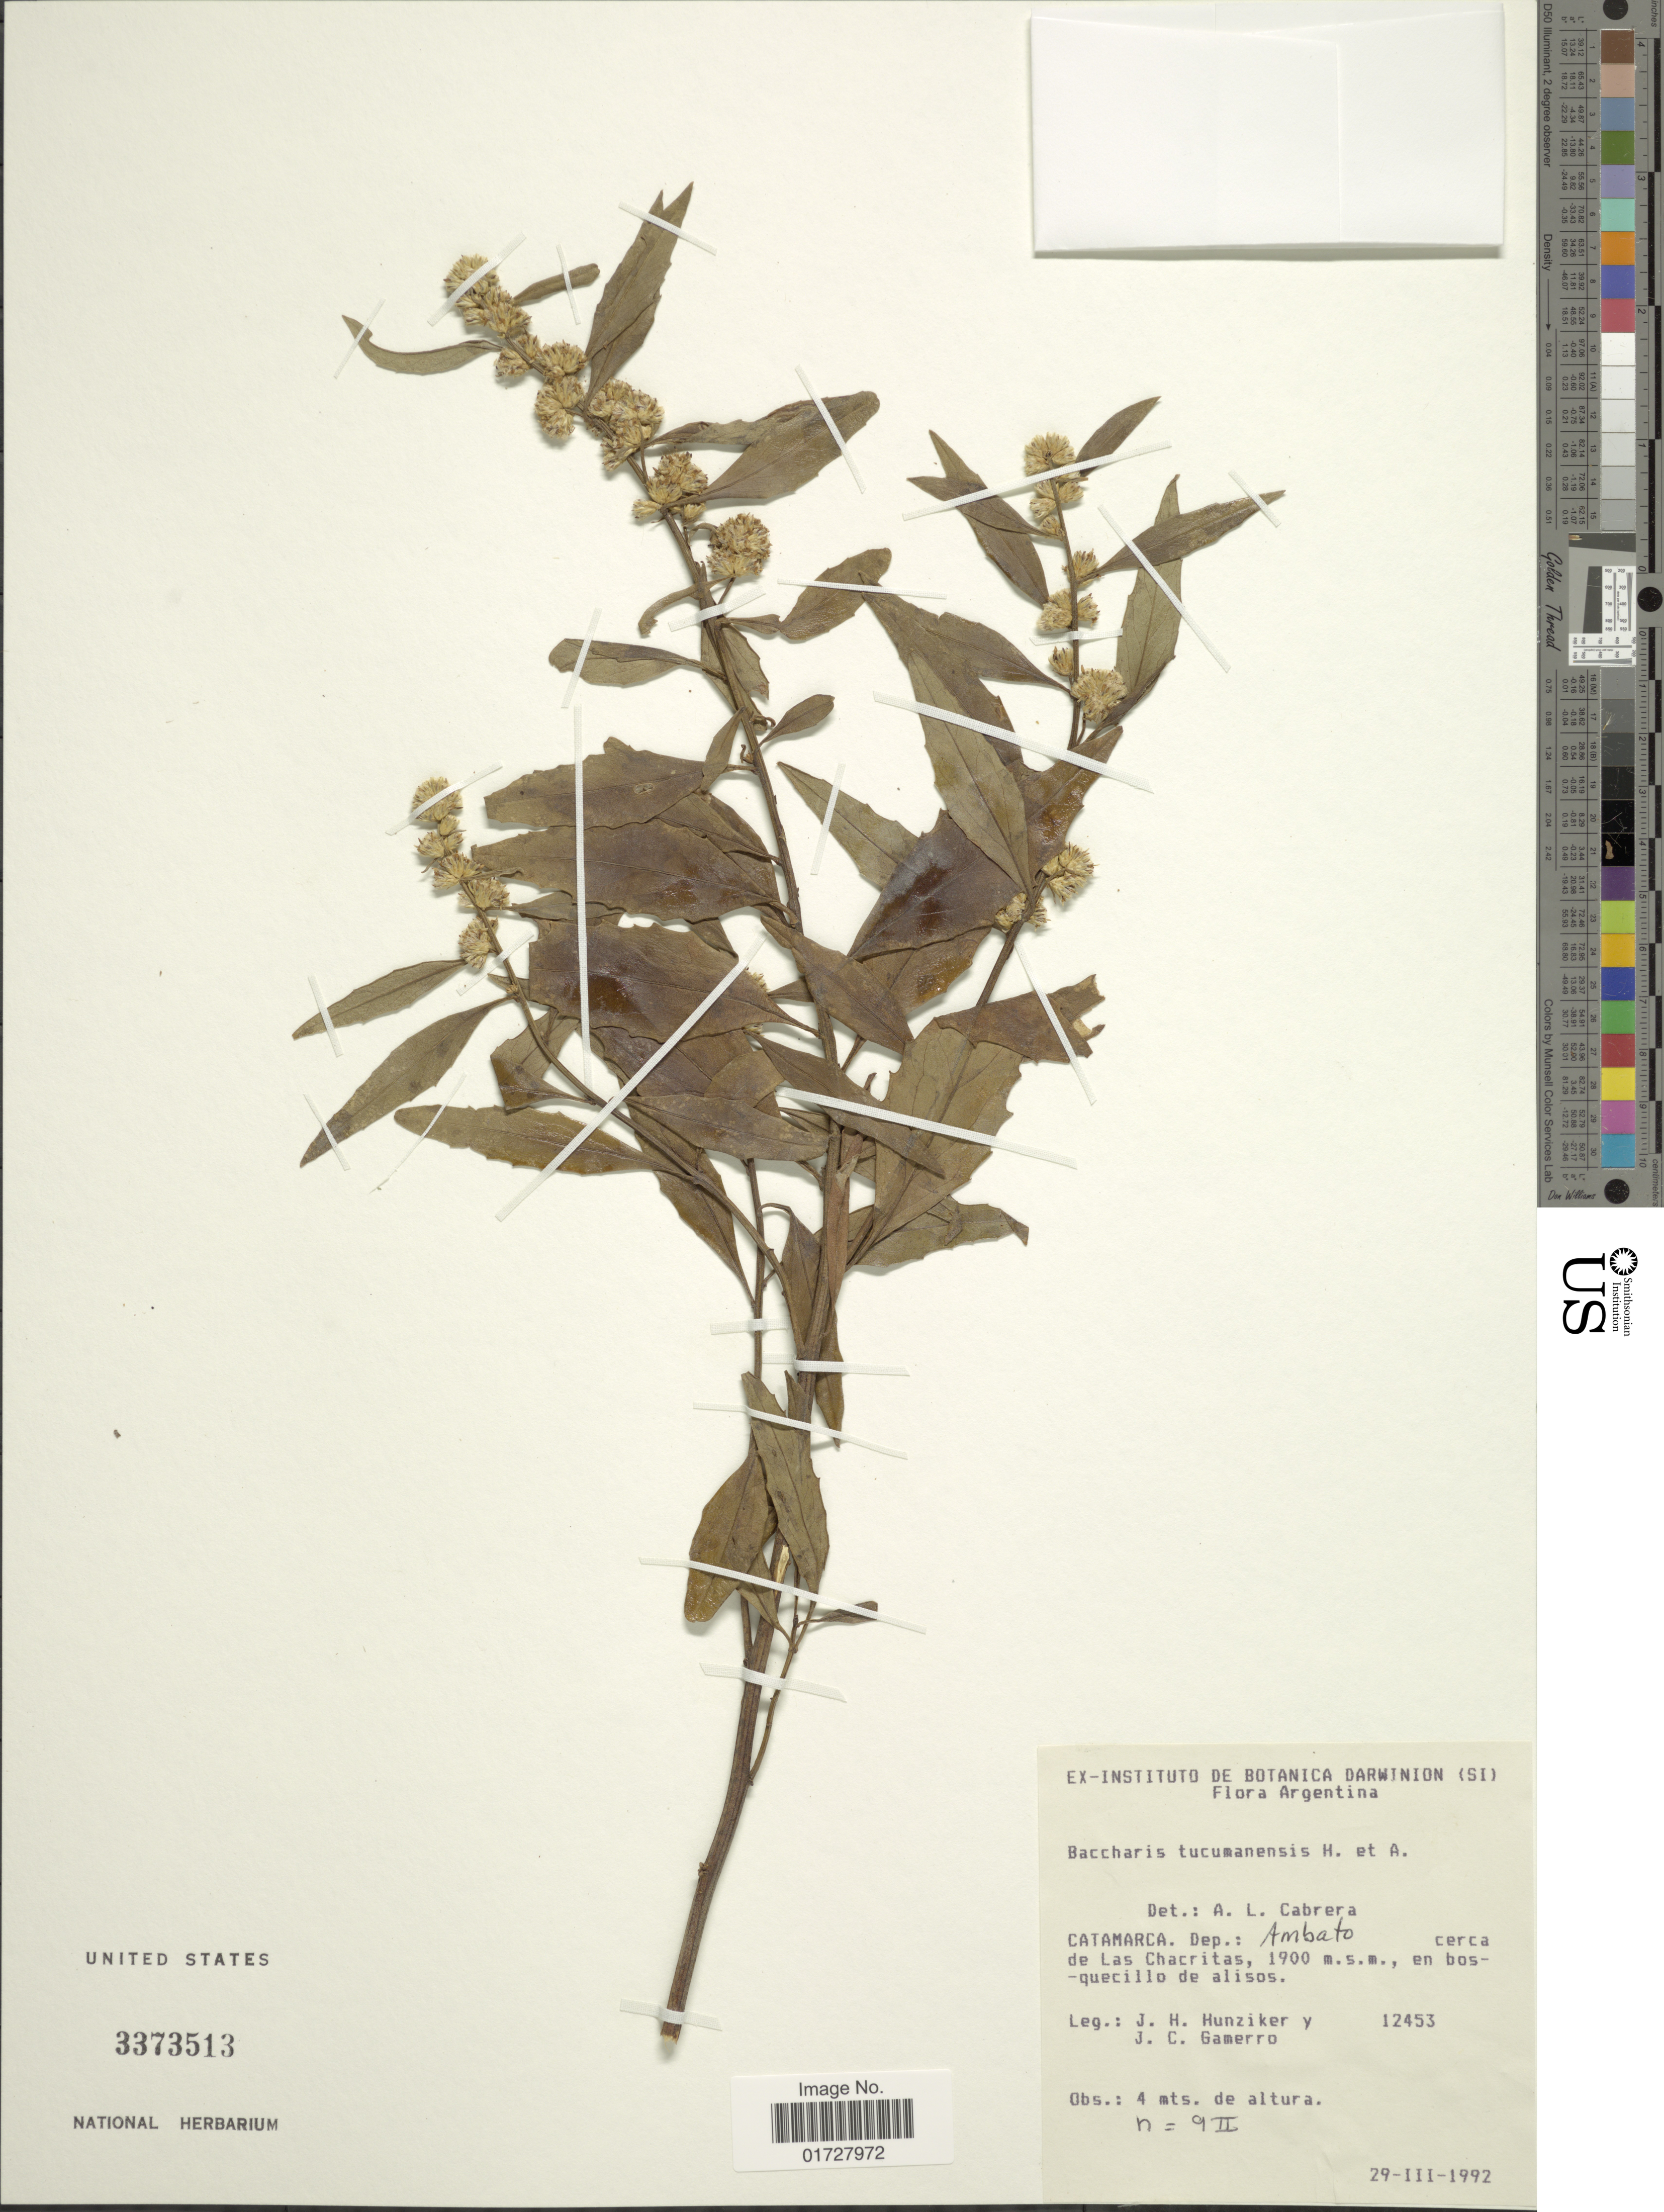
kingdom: Plantae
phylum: Tracheophyta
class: Magnoliopsida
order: Asterales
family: Asteraceae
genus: Baccharis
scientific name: Baccharis tucumanensis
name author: Hook. & Arn.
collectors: J. H. Hunziker & J. Gamerro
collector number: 12453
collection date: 1992-03-29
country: Argentina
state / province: Catamarca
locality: Dep. Ambato, cerca de Las Chacritas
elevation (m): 1900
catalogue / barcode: US 3373513